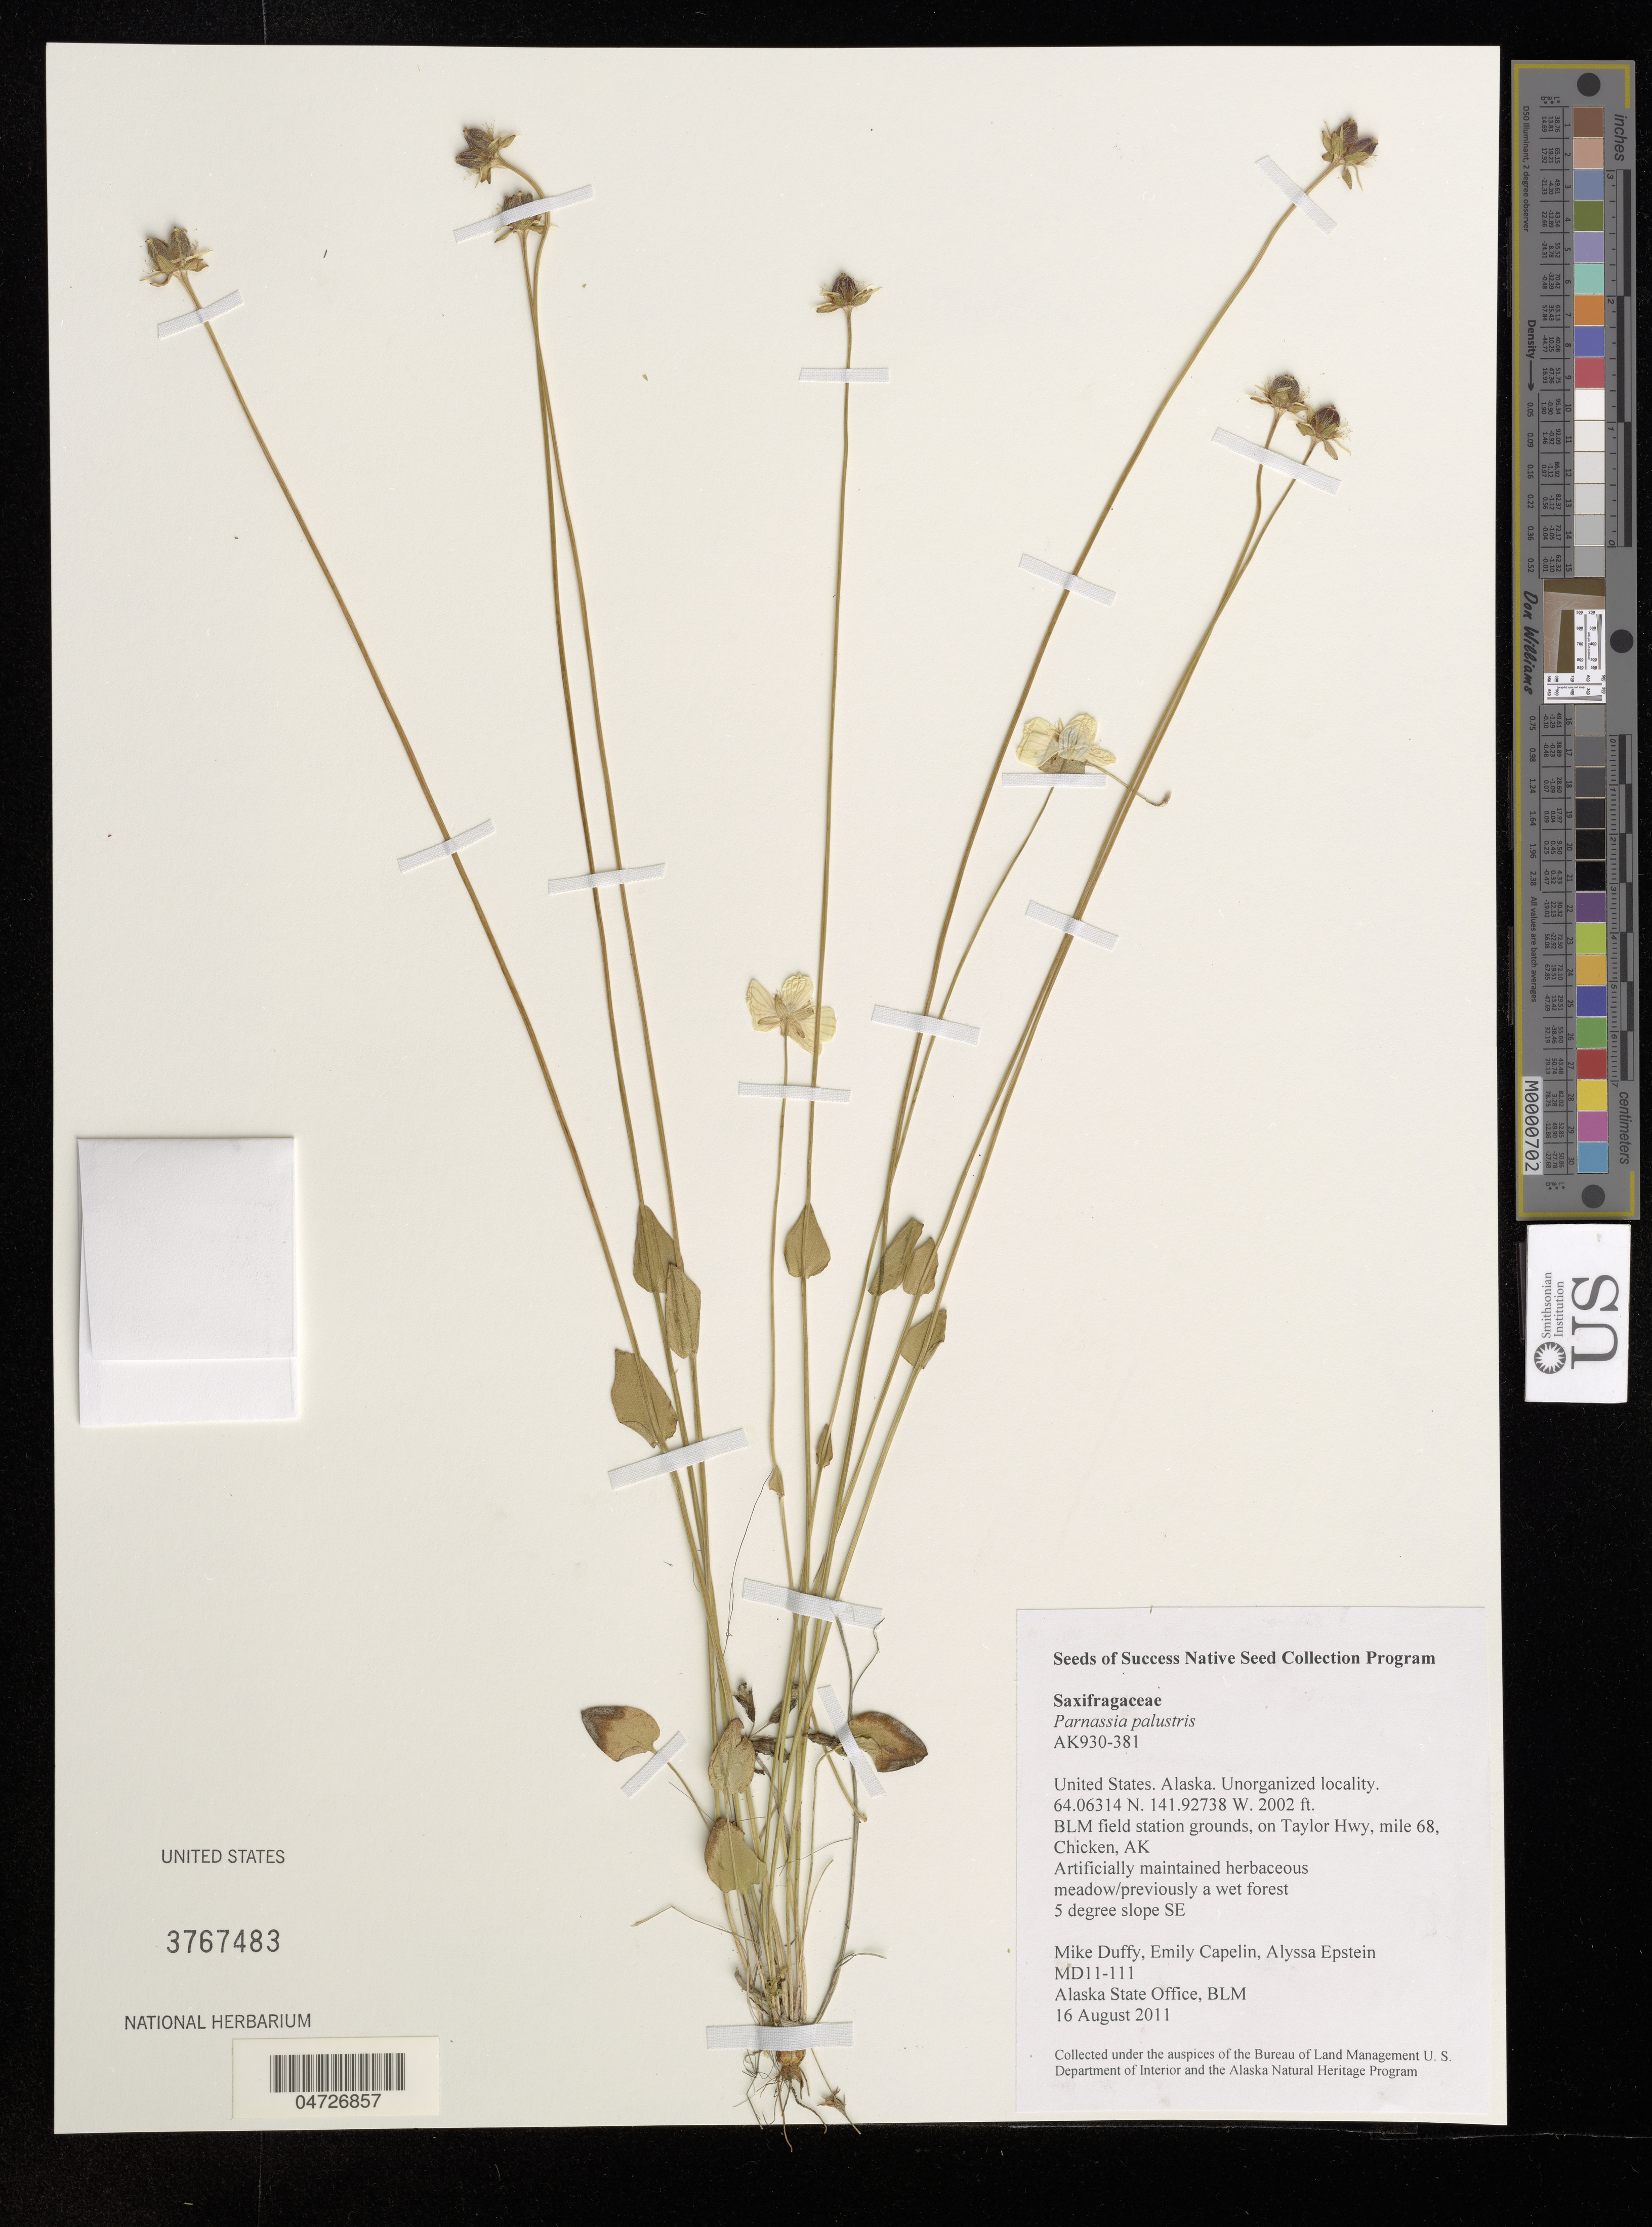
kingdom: Plantae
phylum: Tracheophyta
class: Magnoliopsida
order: Celastrales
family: Parnassiaceae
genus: Parnassia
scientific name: Parnassia palustris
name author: L.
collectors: M. Duffy, E. Capelin & A. Epstein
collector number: MD11-111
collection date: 2011-08-16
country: United States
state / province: Alaska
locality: Unorganized locality. BLM field station grounds, on Taylor Hwy, mile 68, Chicken.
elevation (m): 610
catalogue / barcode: US 3767483